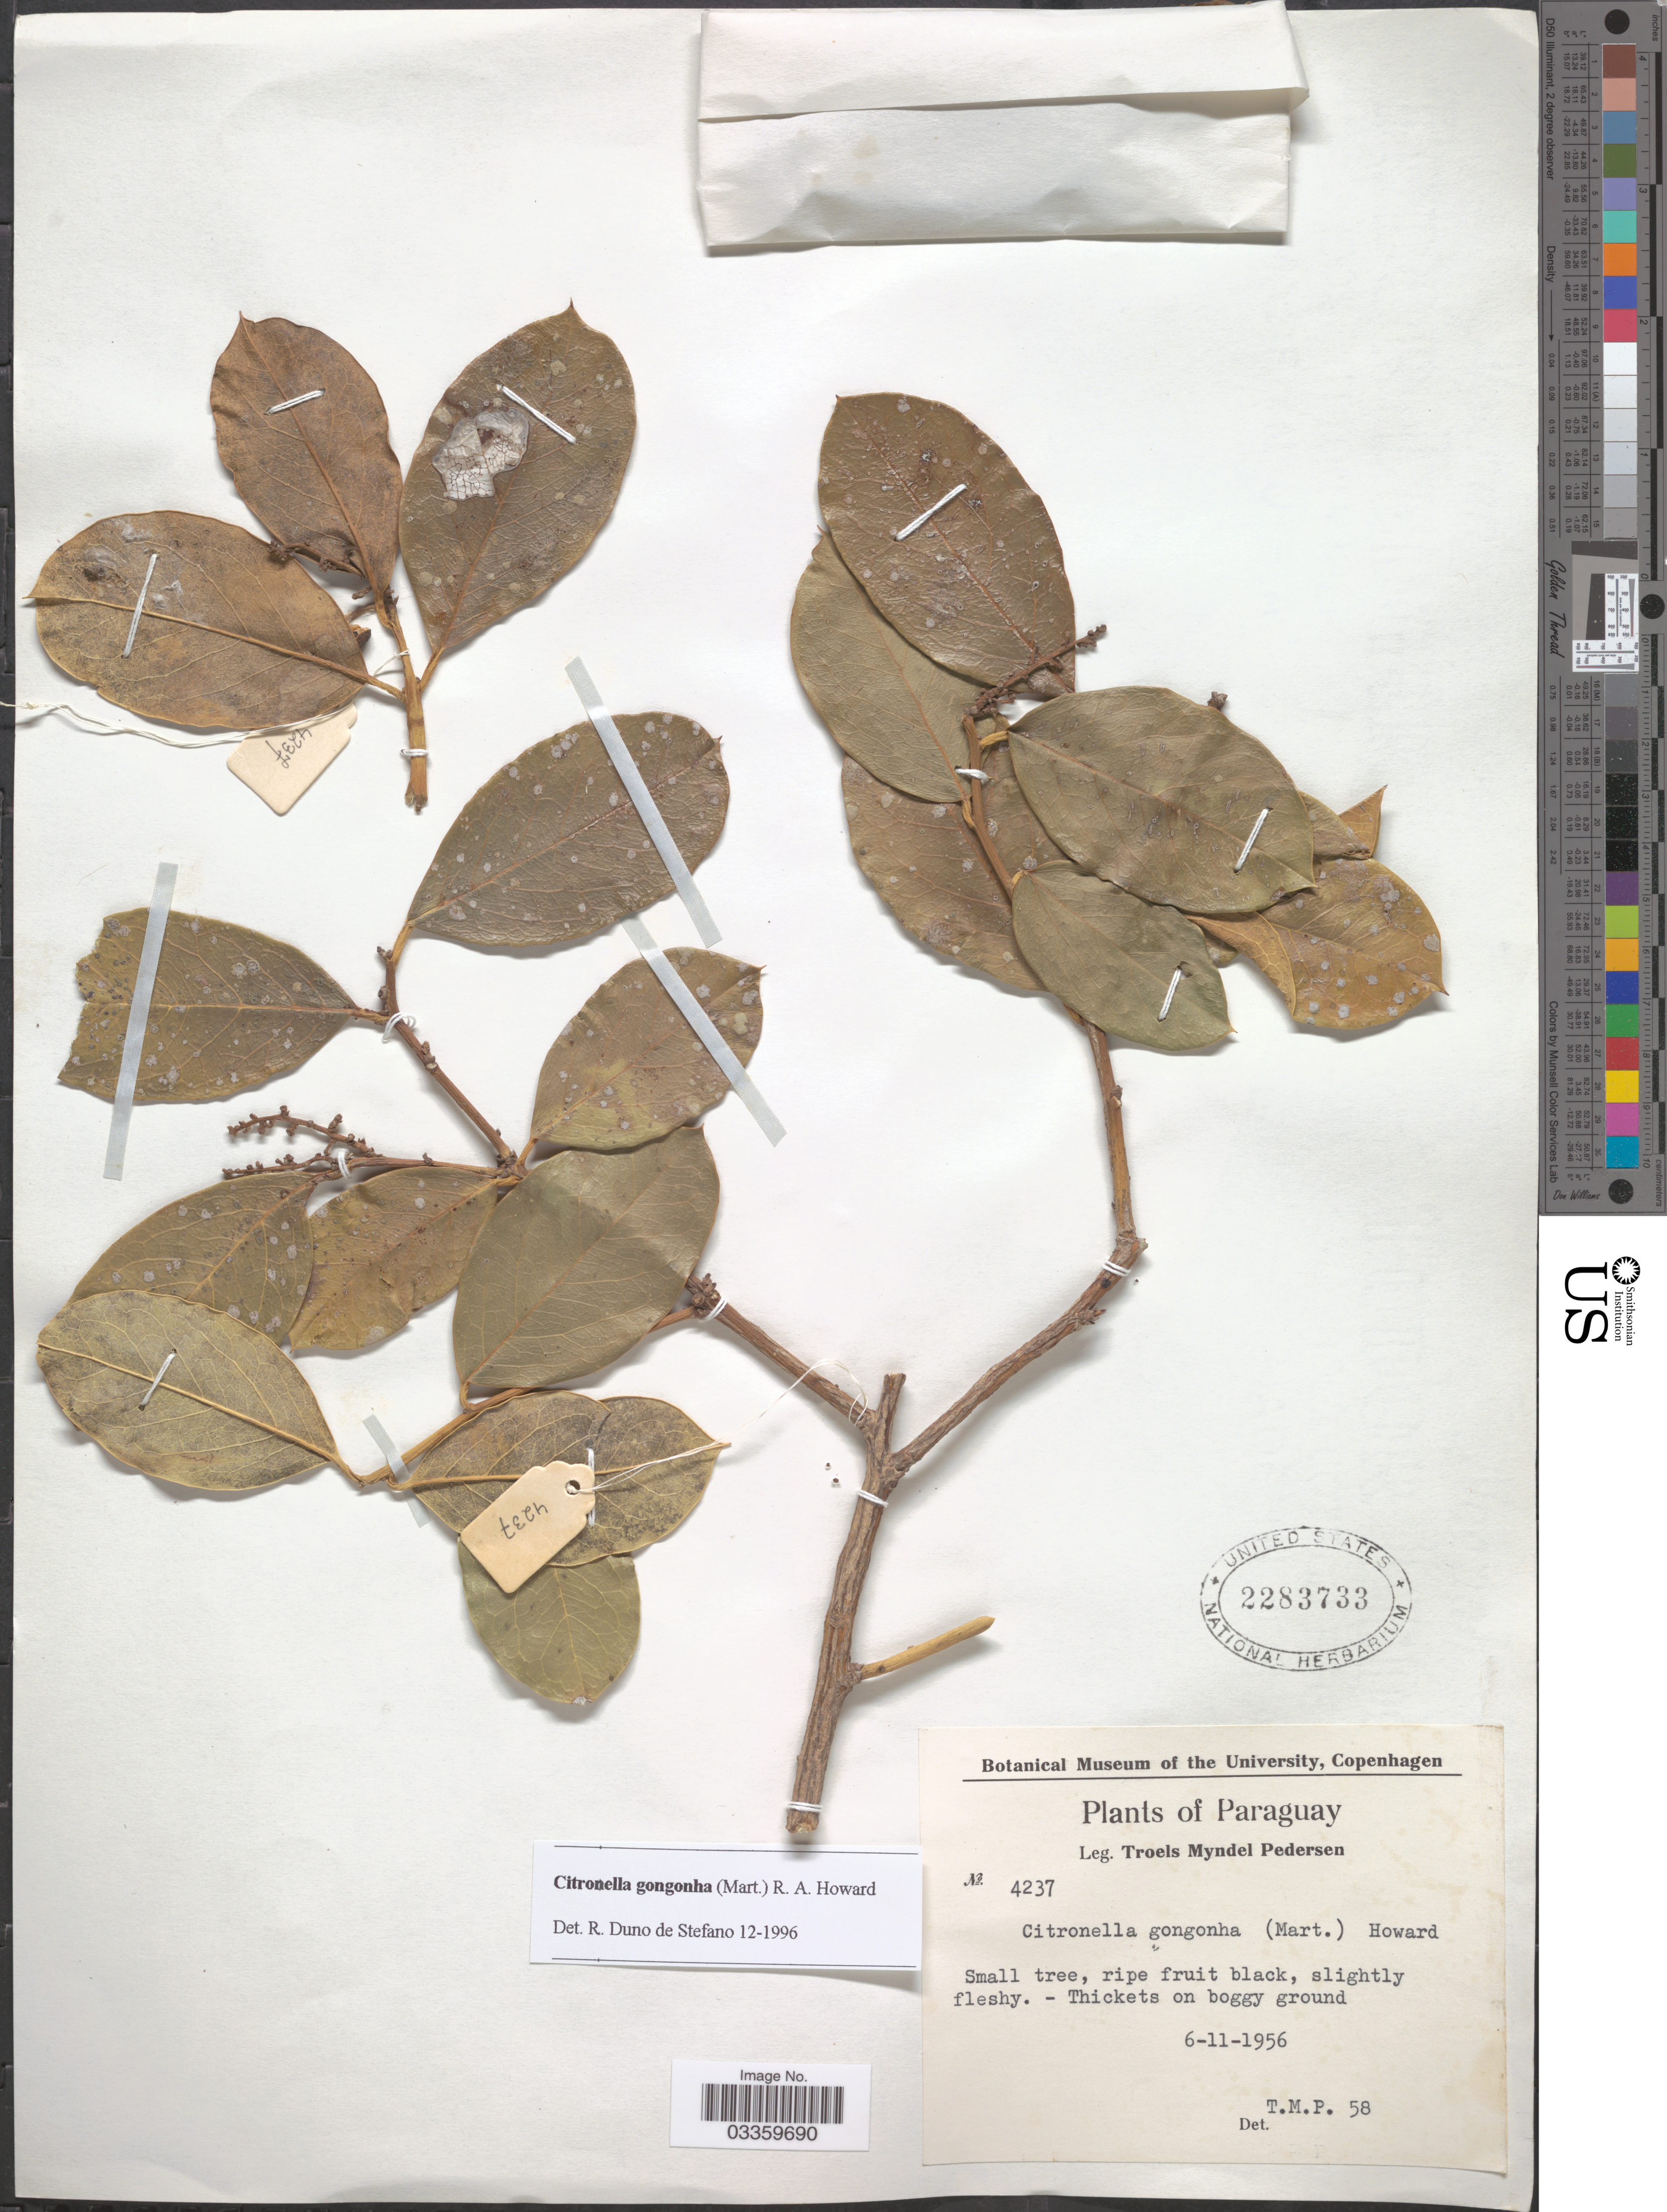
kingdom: Plantae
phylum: Tracheophyta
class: Magnoliopsida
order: Cardiopteridales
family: Cardiopteridaceae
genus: Citronella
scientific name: Citronella gongonha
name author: (Mart.) R.A. Howard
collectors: T. Pederson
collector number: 4237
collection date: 1956-11-06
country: Paraguay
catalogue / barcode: US 2283733